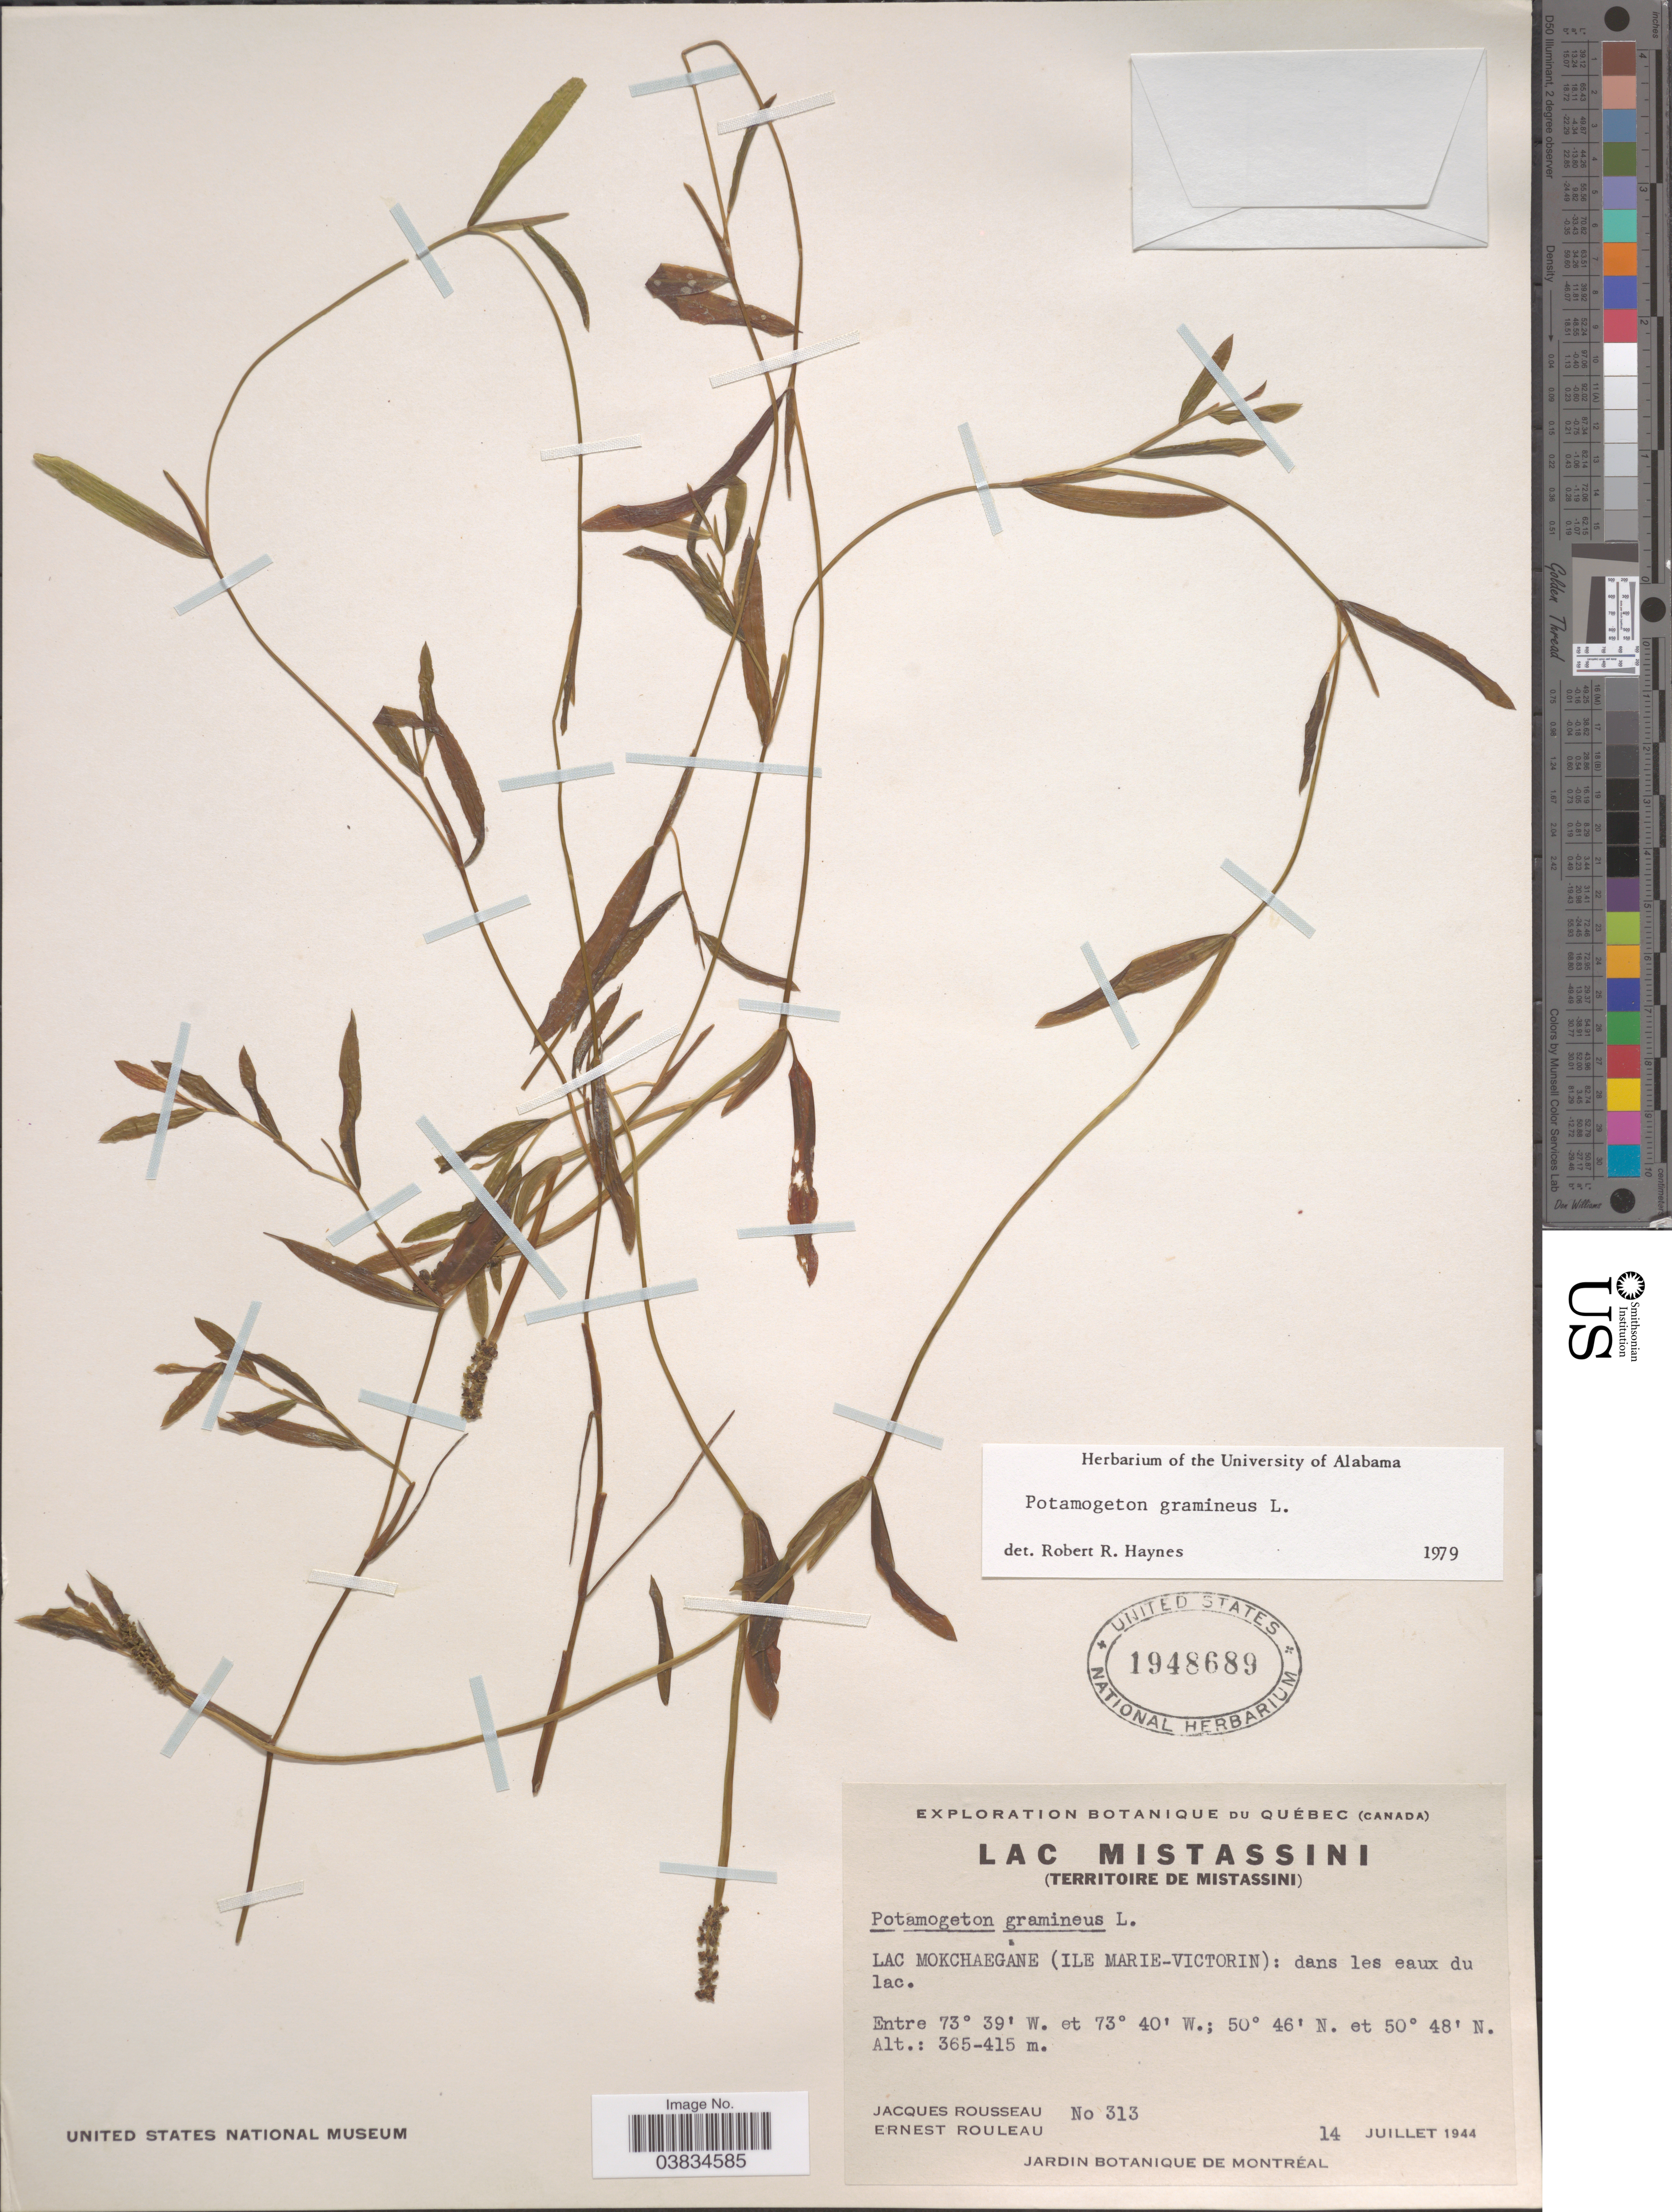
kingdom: Plantae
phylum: Tracheophyta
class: Liliopsida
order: Alismatales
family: Potamogetonaceae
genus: Potamogeton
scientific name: Potamogeton gramineus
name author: L.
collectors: J. Rousseau & J. Rouleau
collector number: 313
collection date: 1944-07-14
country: Canada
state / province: Quebec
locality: Lac Mistassini. (Territoire de Mistassini). Lac Mokchaegane (Ile Marie-Victorin): dans les eaux du lac.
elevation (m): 365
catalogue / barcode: US 1948689